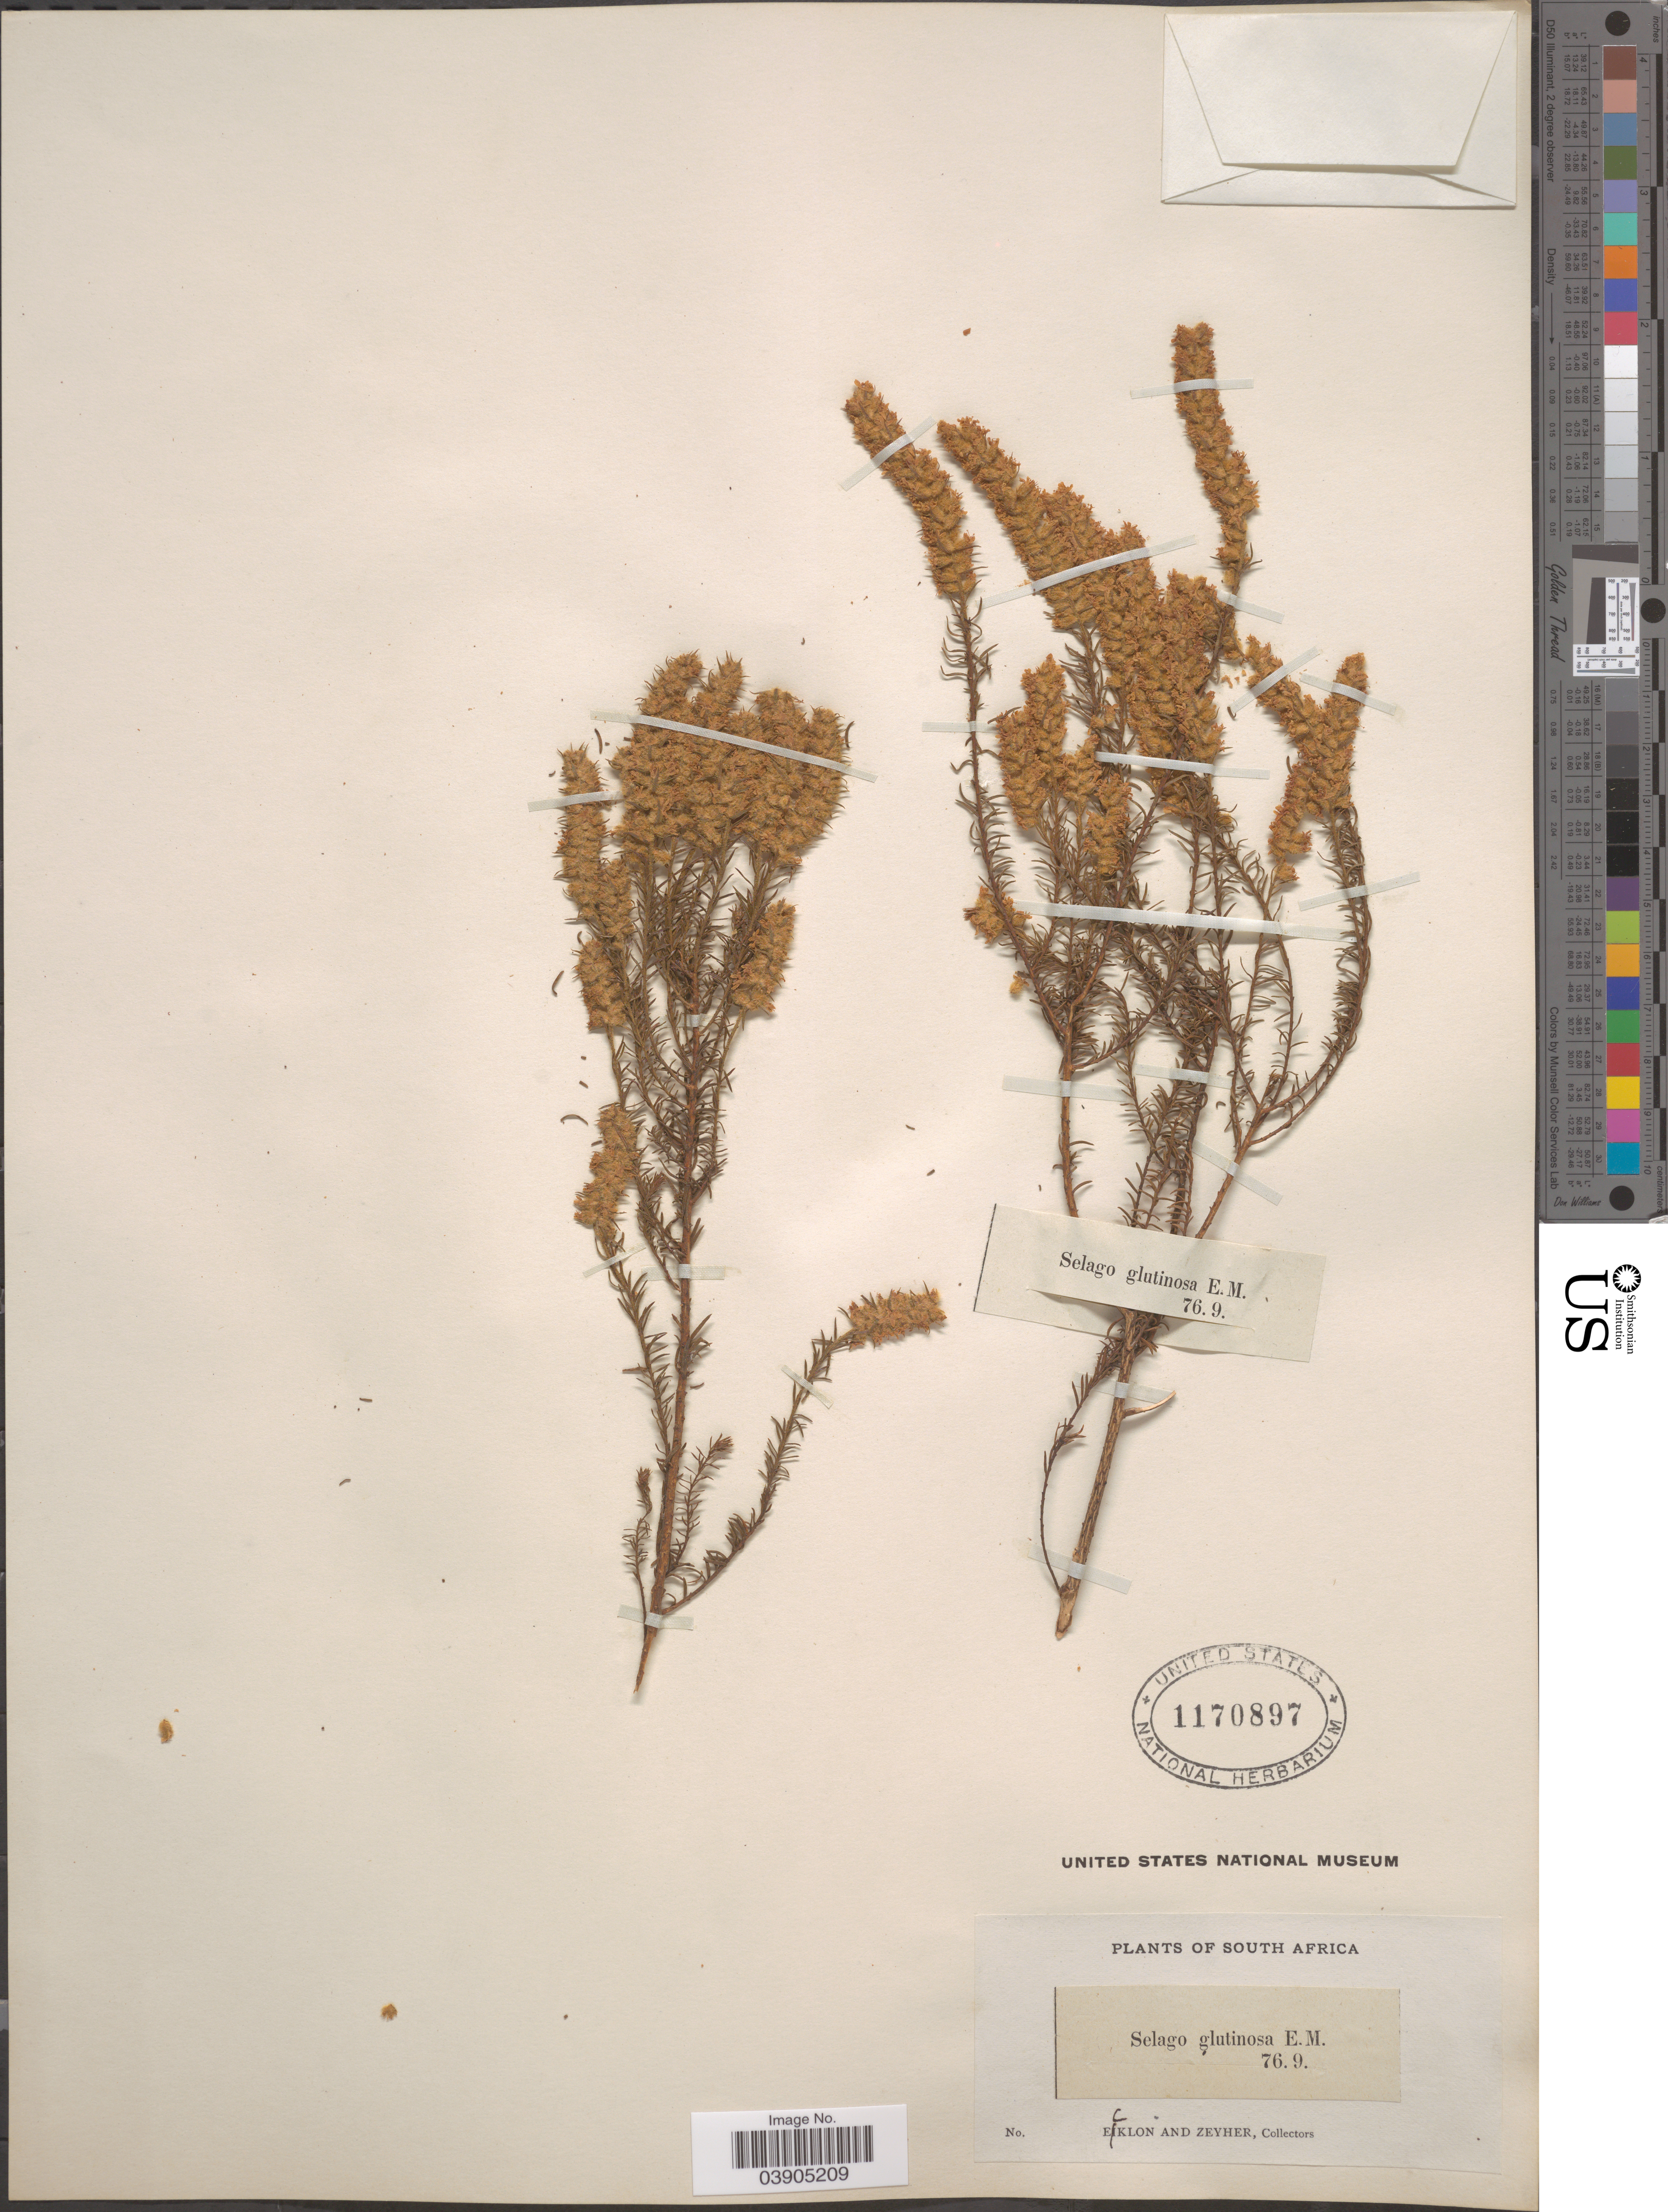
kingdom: Plantae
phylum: Tracheophyta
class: Magnoliopsida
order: Lamiales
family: Scrophulariaceae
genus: Selago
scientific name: Selago glutinosa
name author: E. Mey.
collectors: -. Ecklon & -. Zeyher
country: South Africa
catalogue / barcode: US 1170897